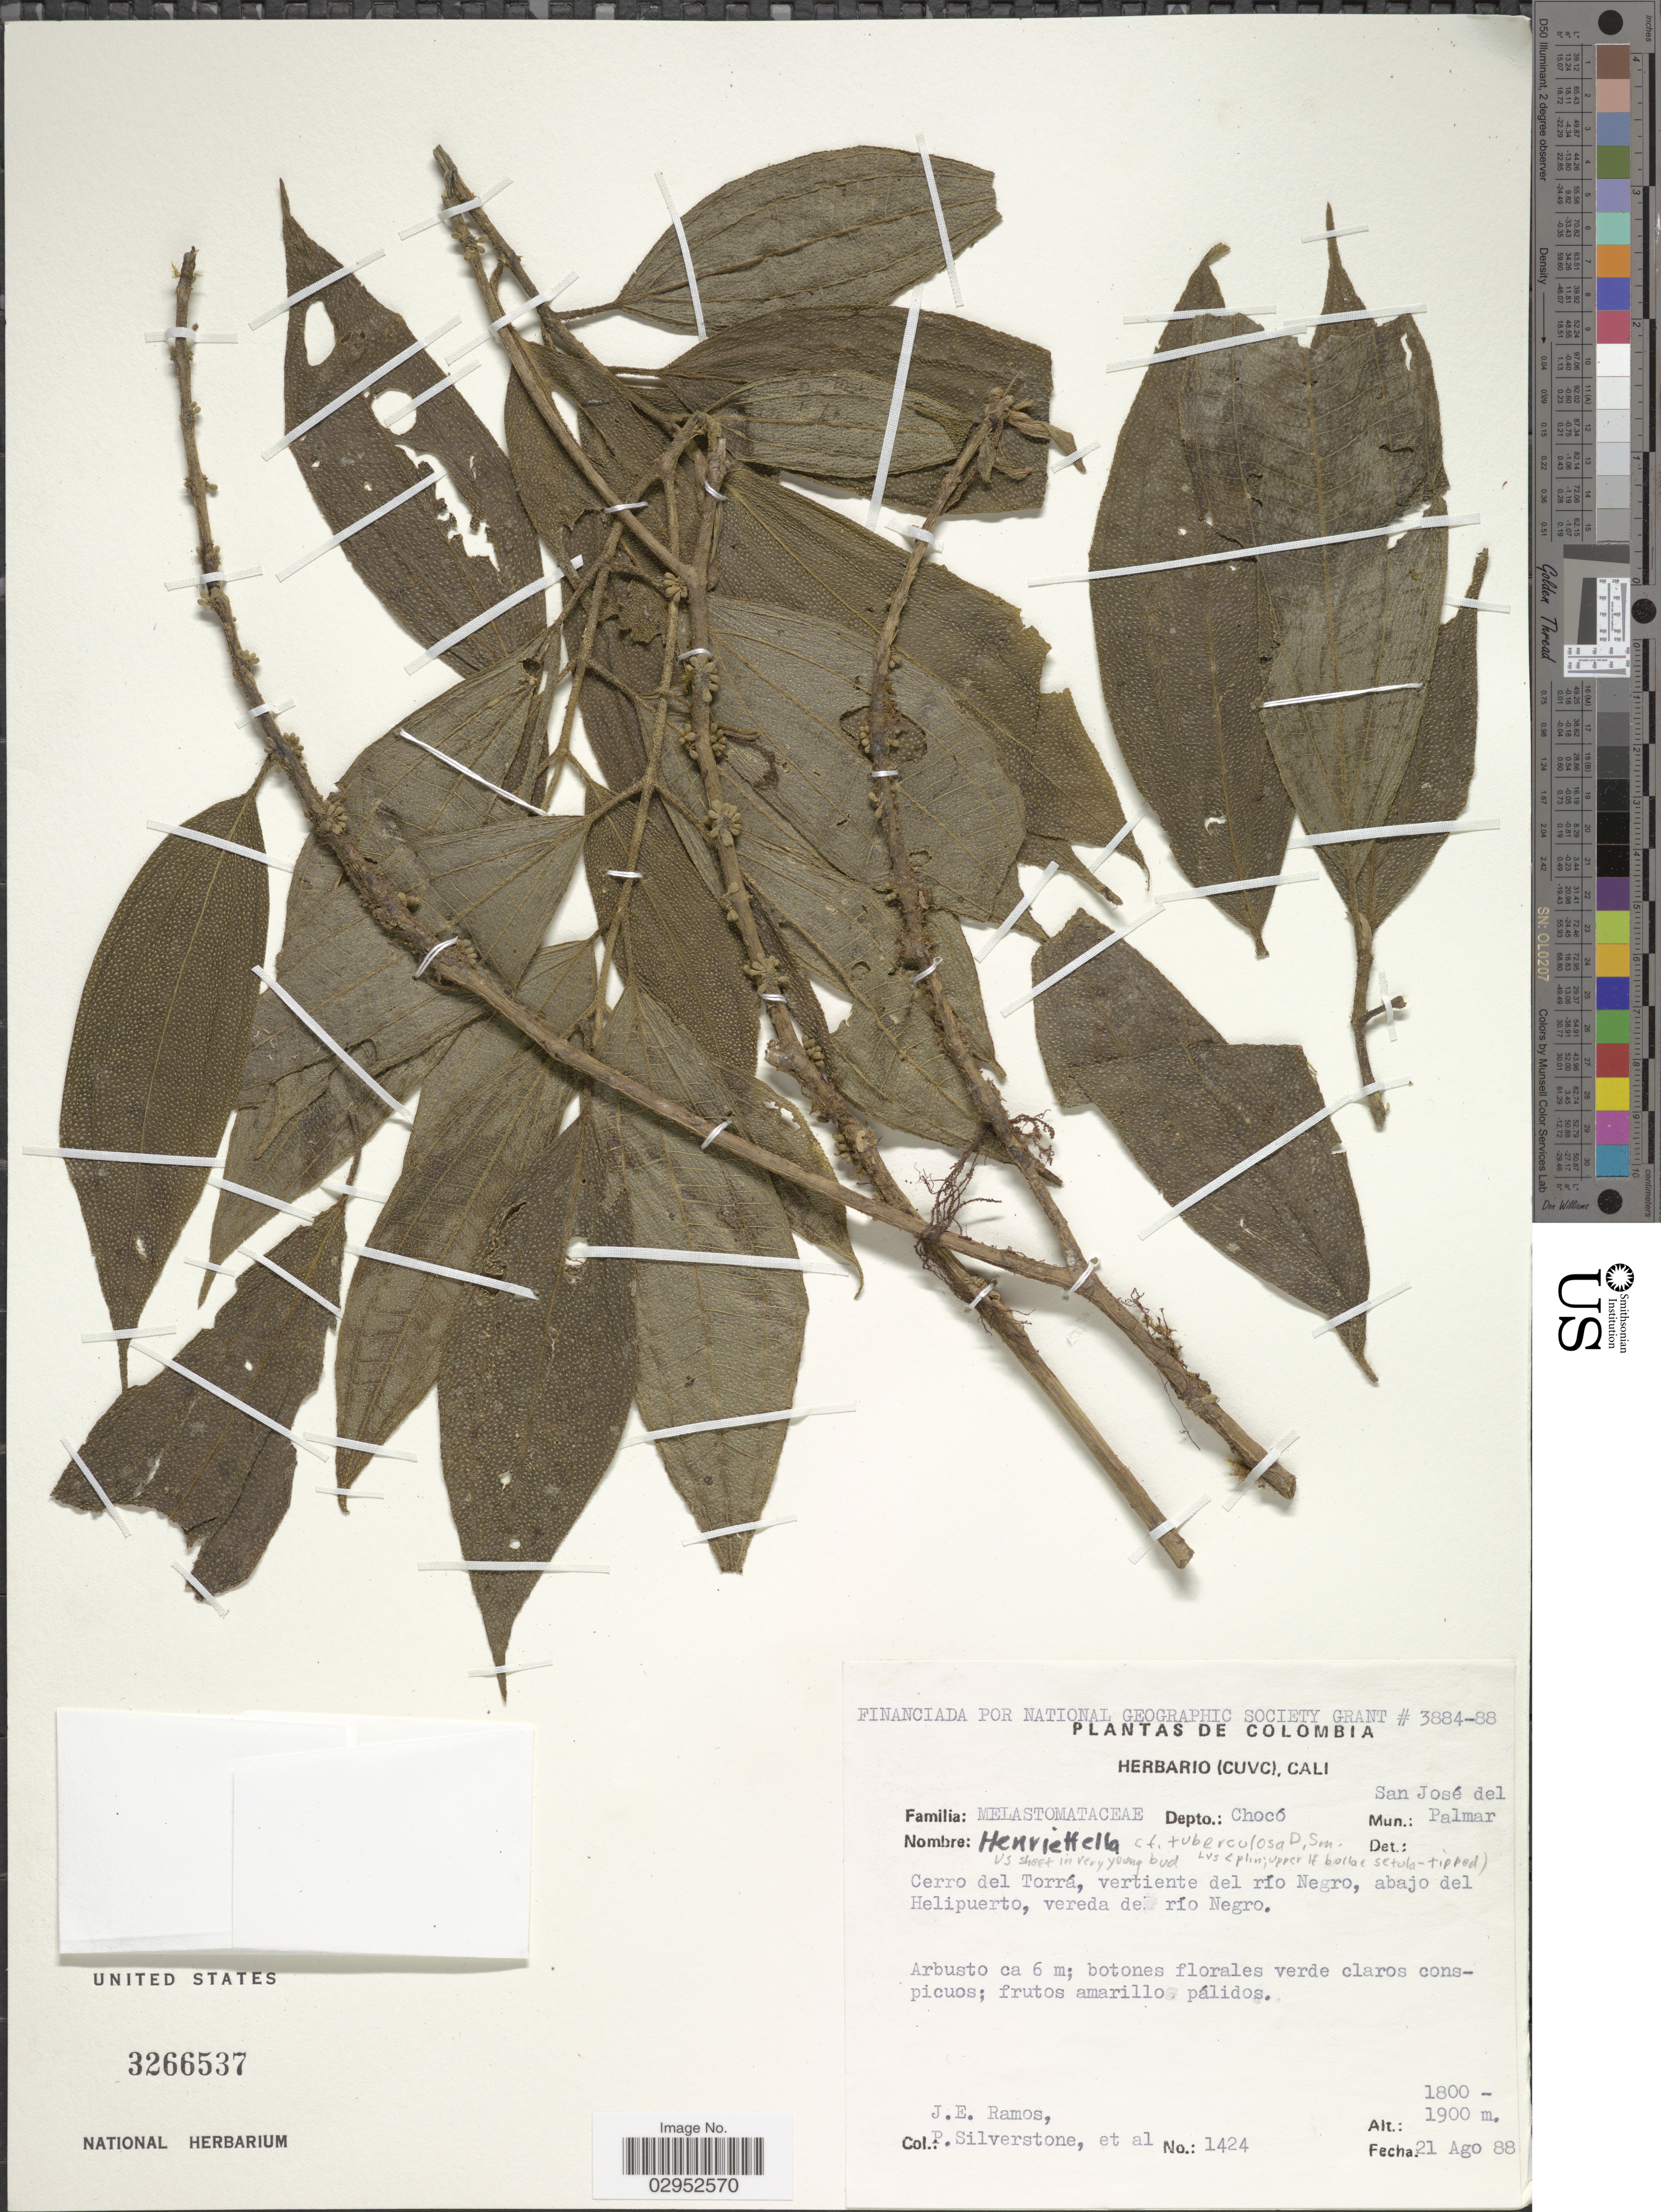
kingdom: Plantae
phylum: Tracheophyta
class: Magnoliopsida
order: Myrtales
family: Melastomataceae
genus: Henriettea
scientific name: Henriettea sp.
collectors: J. E. Ramos, P. Silverstone & et al.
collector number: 1424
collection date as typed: Transcribed d/m/y: 21/8/88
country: Colombia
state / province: Chocó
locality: Depto.: Chocó, Mun.: San José del Palmar, Cerro del Torrá, vertiente del río Negro, abajo del Helipuerto, vereda de Rio Negro.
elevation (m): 1800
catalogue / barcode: US 3266537